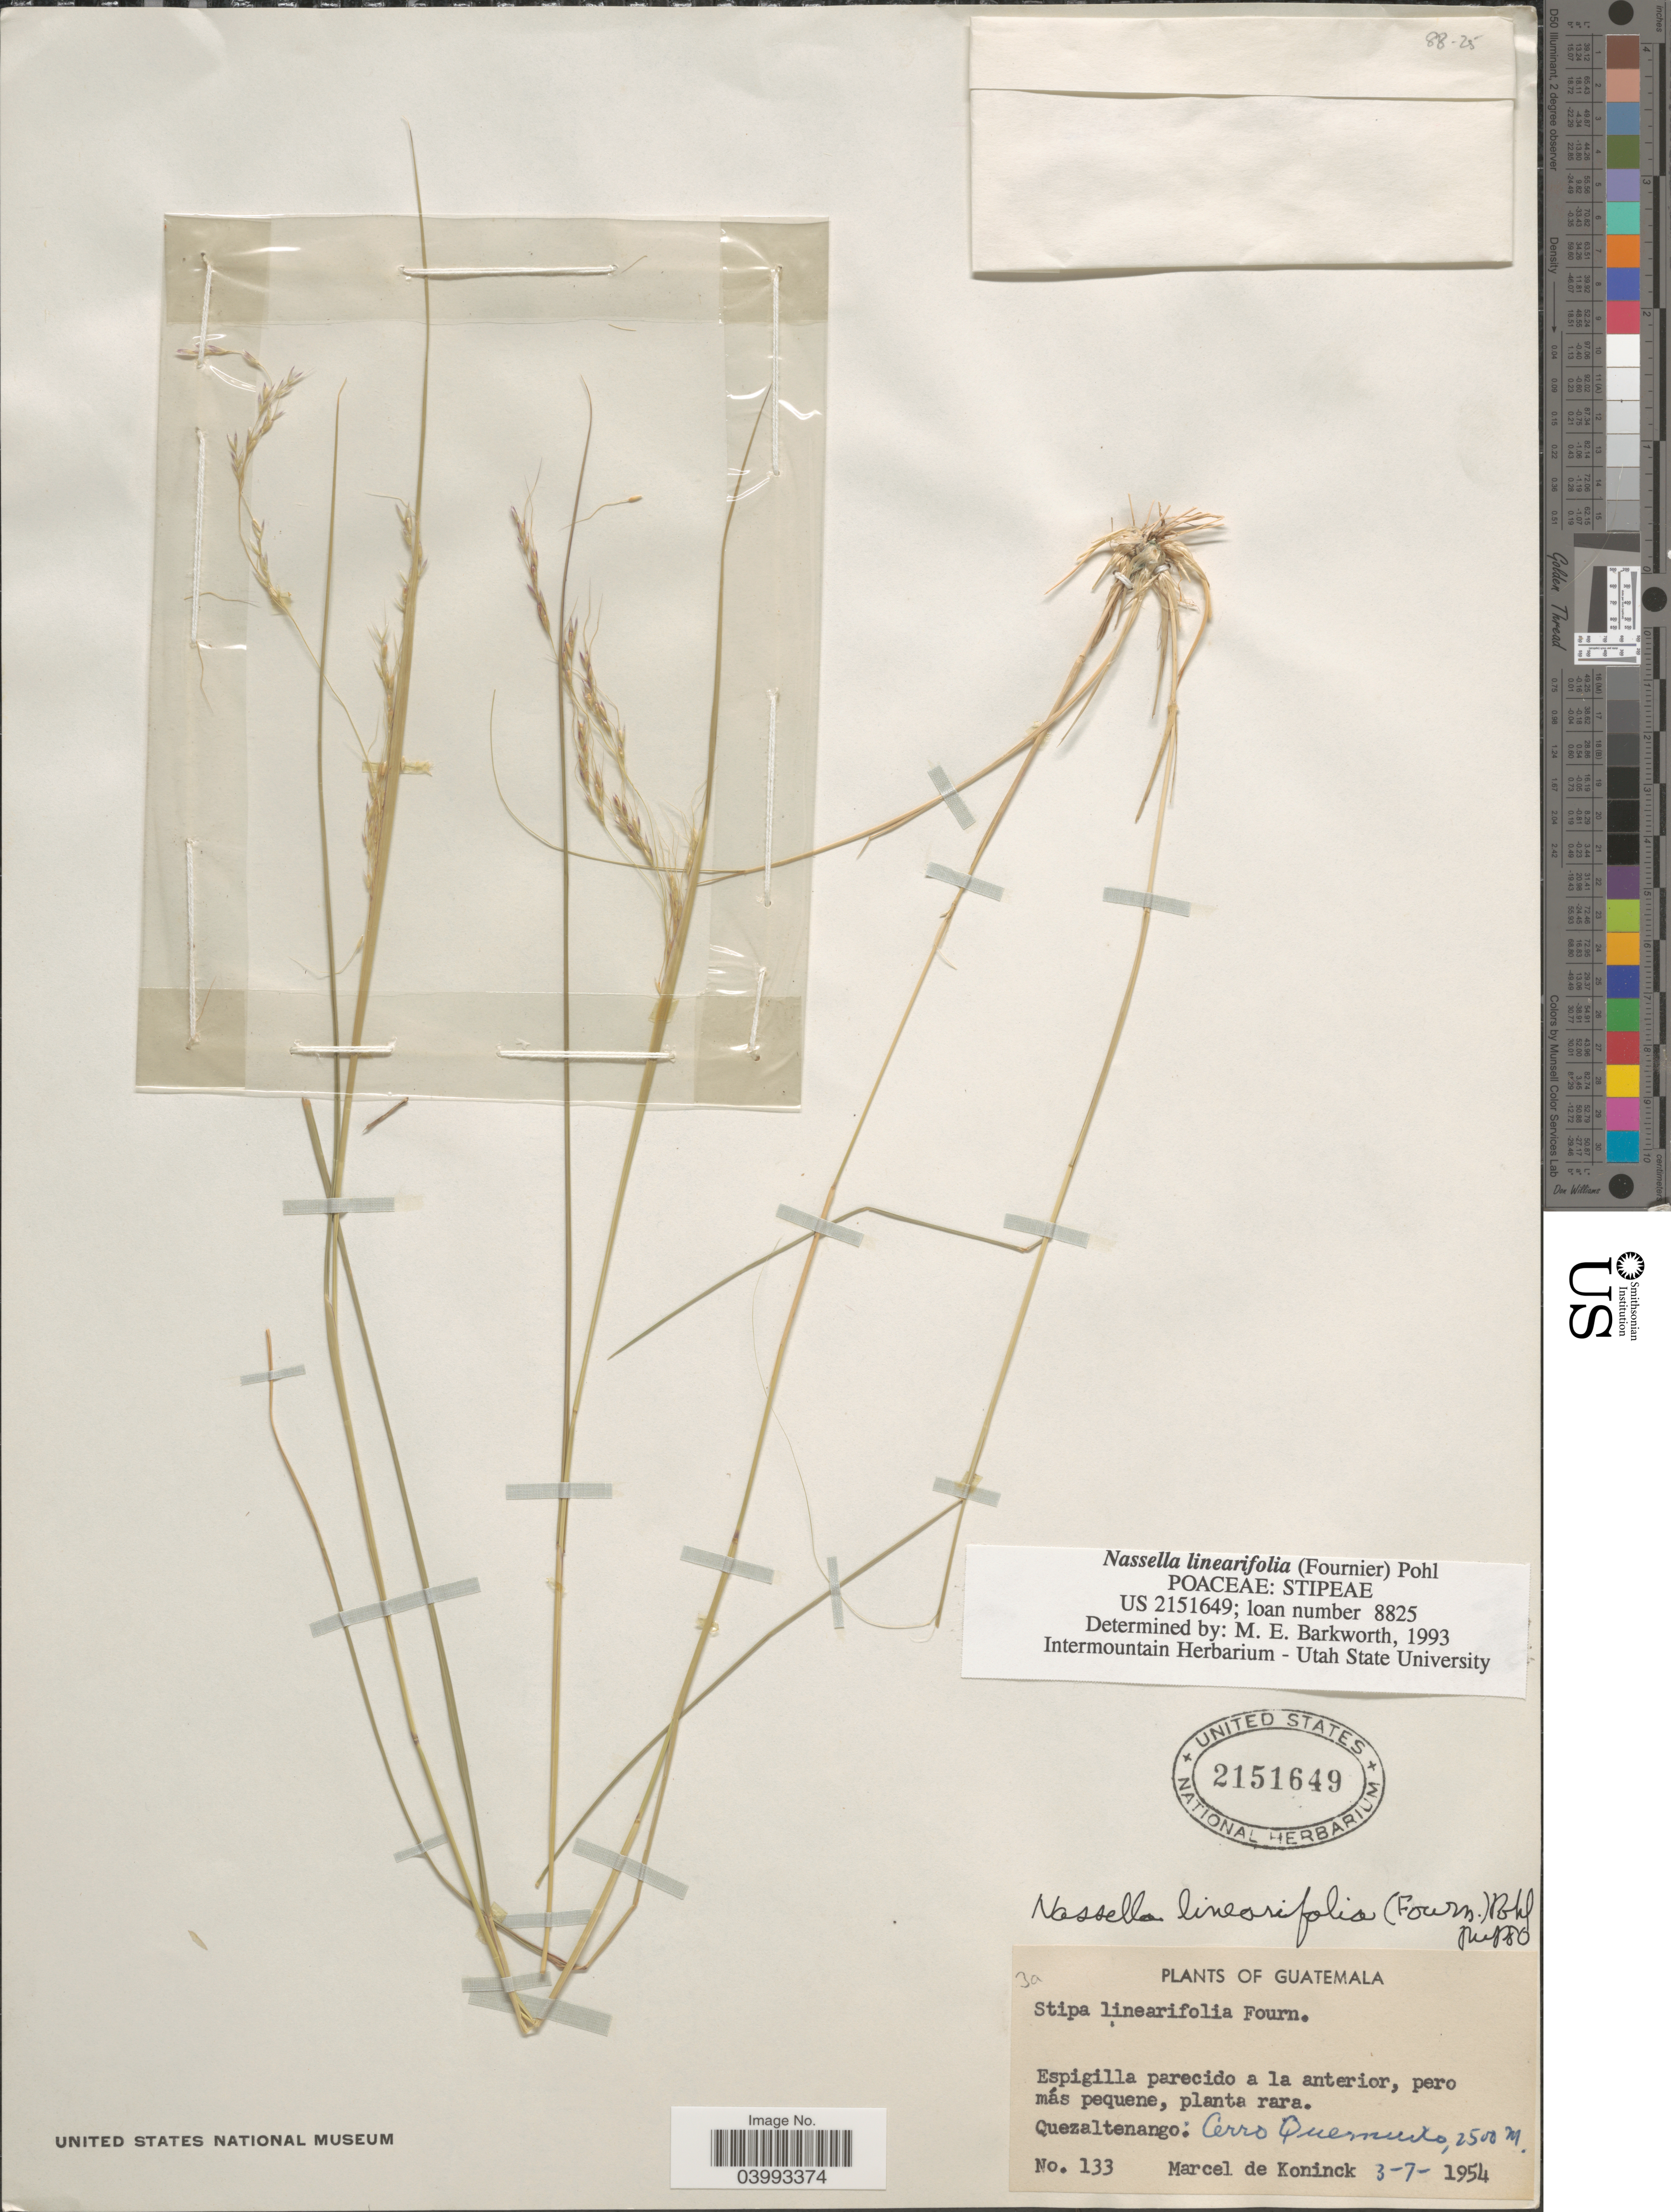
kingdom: Plantae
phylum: Tracheophyta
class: Liliopsida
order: Poales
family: Poaceae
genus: Nassella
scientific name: Nassella linearifolia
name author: (E. Fourn.) R.W. Pohl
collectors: M. Koninck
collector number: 133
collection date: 1954-07-03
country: Guatemala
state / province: Quetzaltenango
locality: Cerro Quemado.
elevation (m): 2500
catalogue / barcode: US 2151649